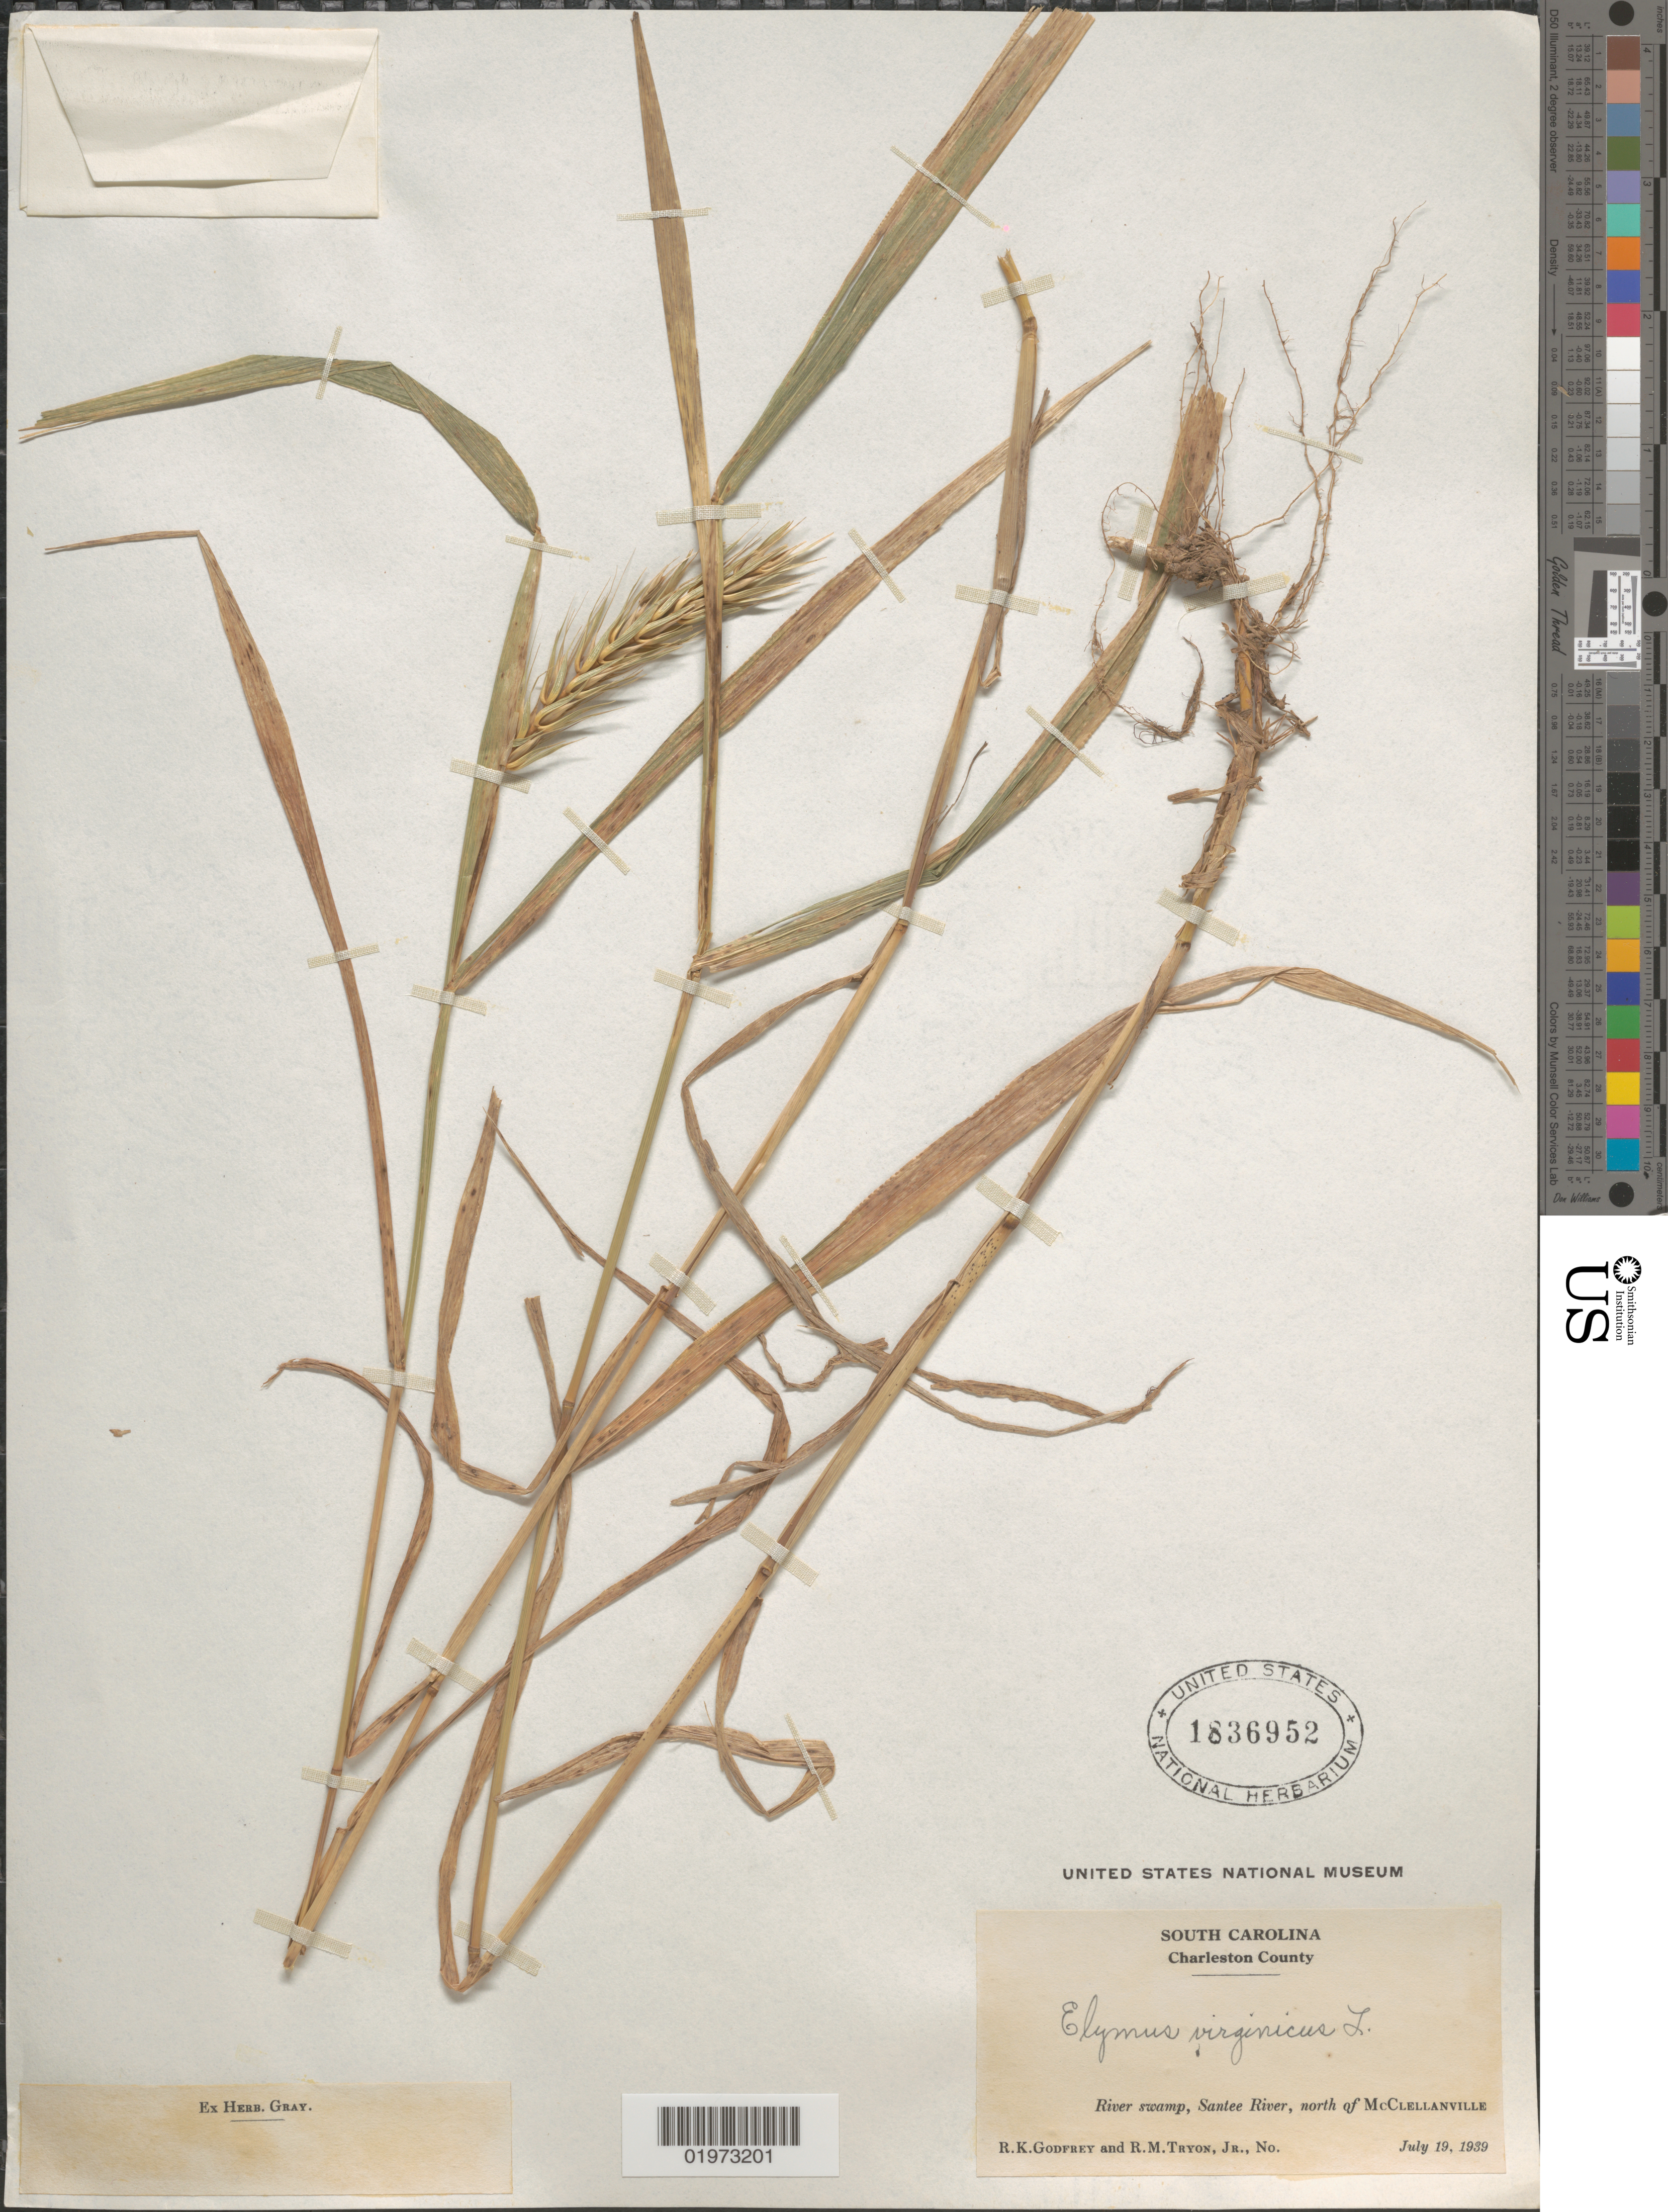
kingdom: Plantae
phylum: Tracheophyta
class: Liliopsida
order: Poales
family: Poaceae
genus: Elymus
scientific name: Elymus virginicus var. virginicus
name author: L.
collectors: R. K. Godfrey & R. Tryon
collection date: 1939-07-19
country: United States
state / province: South Carolina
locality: Charleston County. River swamp, Santee River, north of McClellanville.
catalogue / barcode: US 1836952